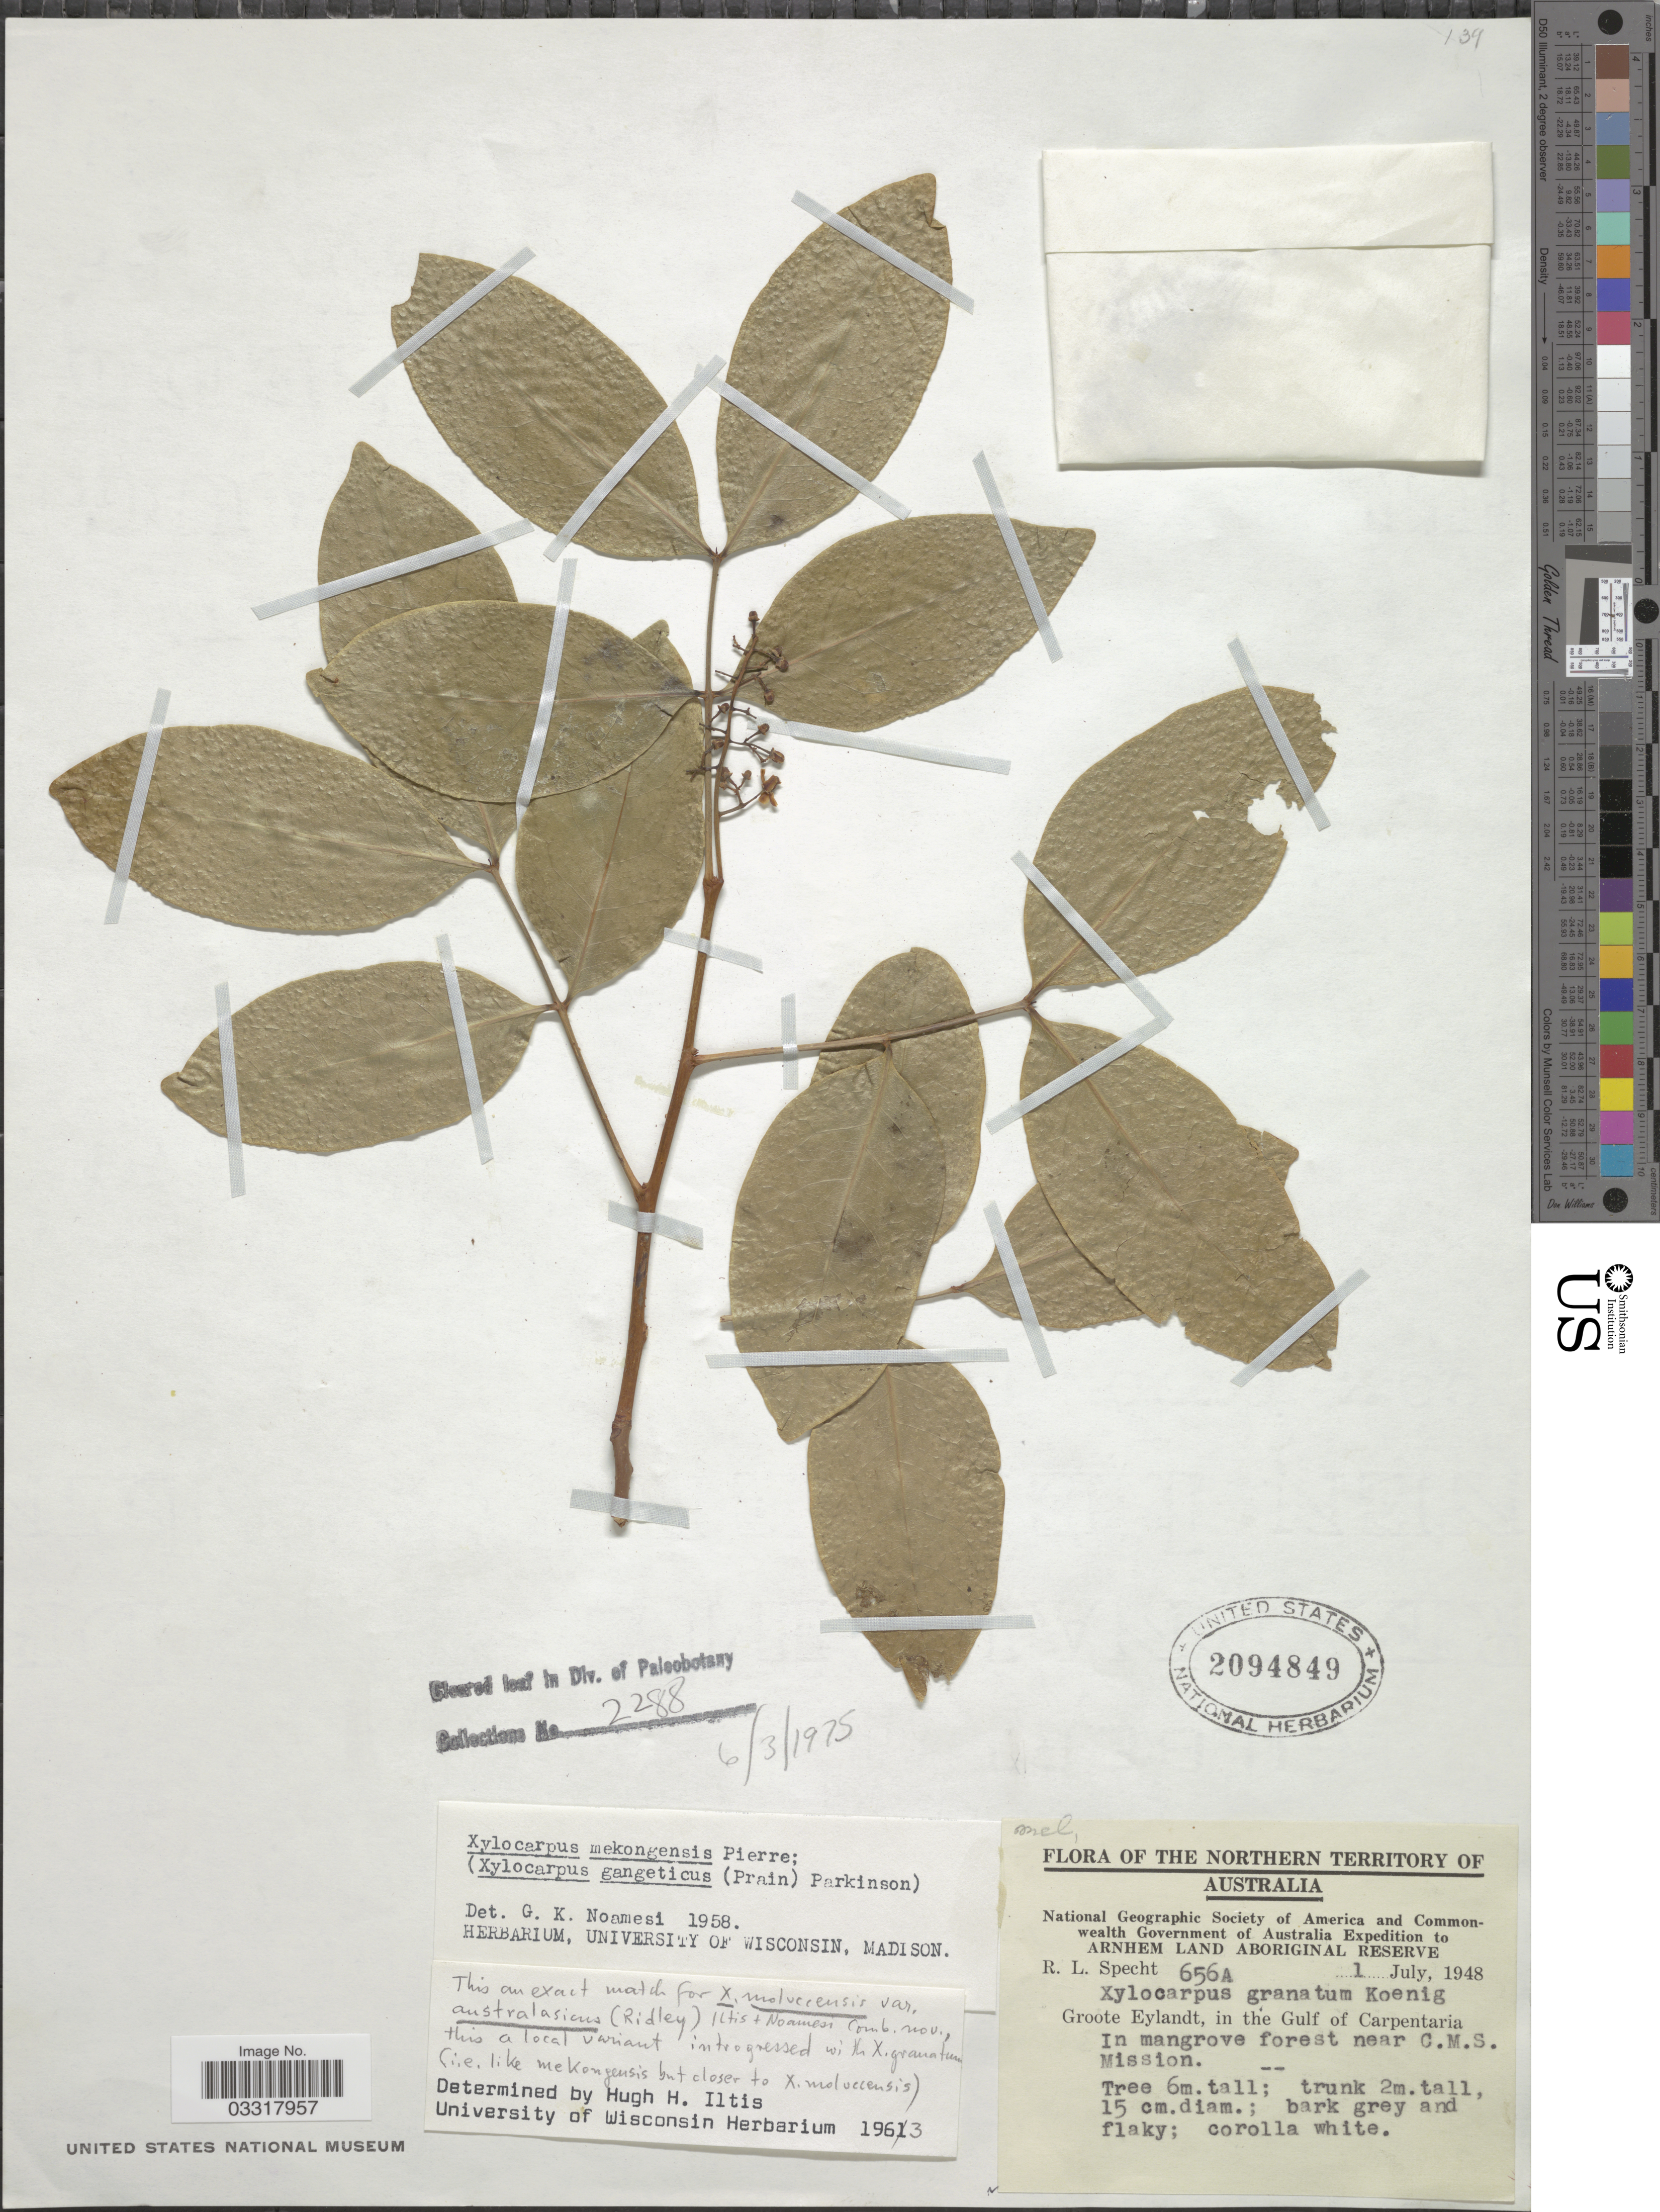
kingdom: Plantae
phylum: Tracheophyta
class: Magnoliopsida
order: Sapindales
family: Meliaceae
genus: Xylocarpus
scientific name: Xylocarpus moluccensis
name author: (Lam.) M. Roem.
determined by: Mabberley, David J.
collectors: R. L. Specht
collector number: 656A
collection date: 1948-07-01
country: Australia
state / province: Northern Territory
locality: Arnhem Land Aboriginal Reserve. Groote Eylandt, in the Gulf of Carpentaria. In mangrove forest near C.M.S. Mission.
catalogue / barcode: US 2094849